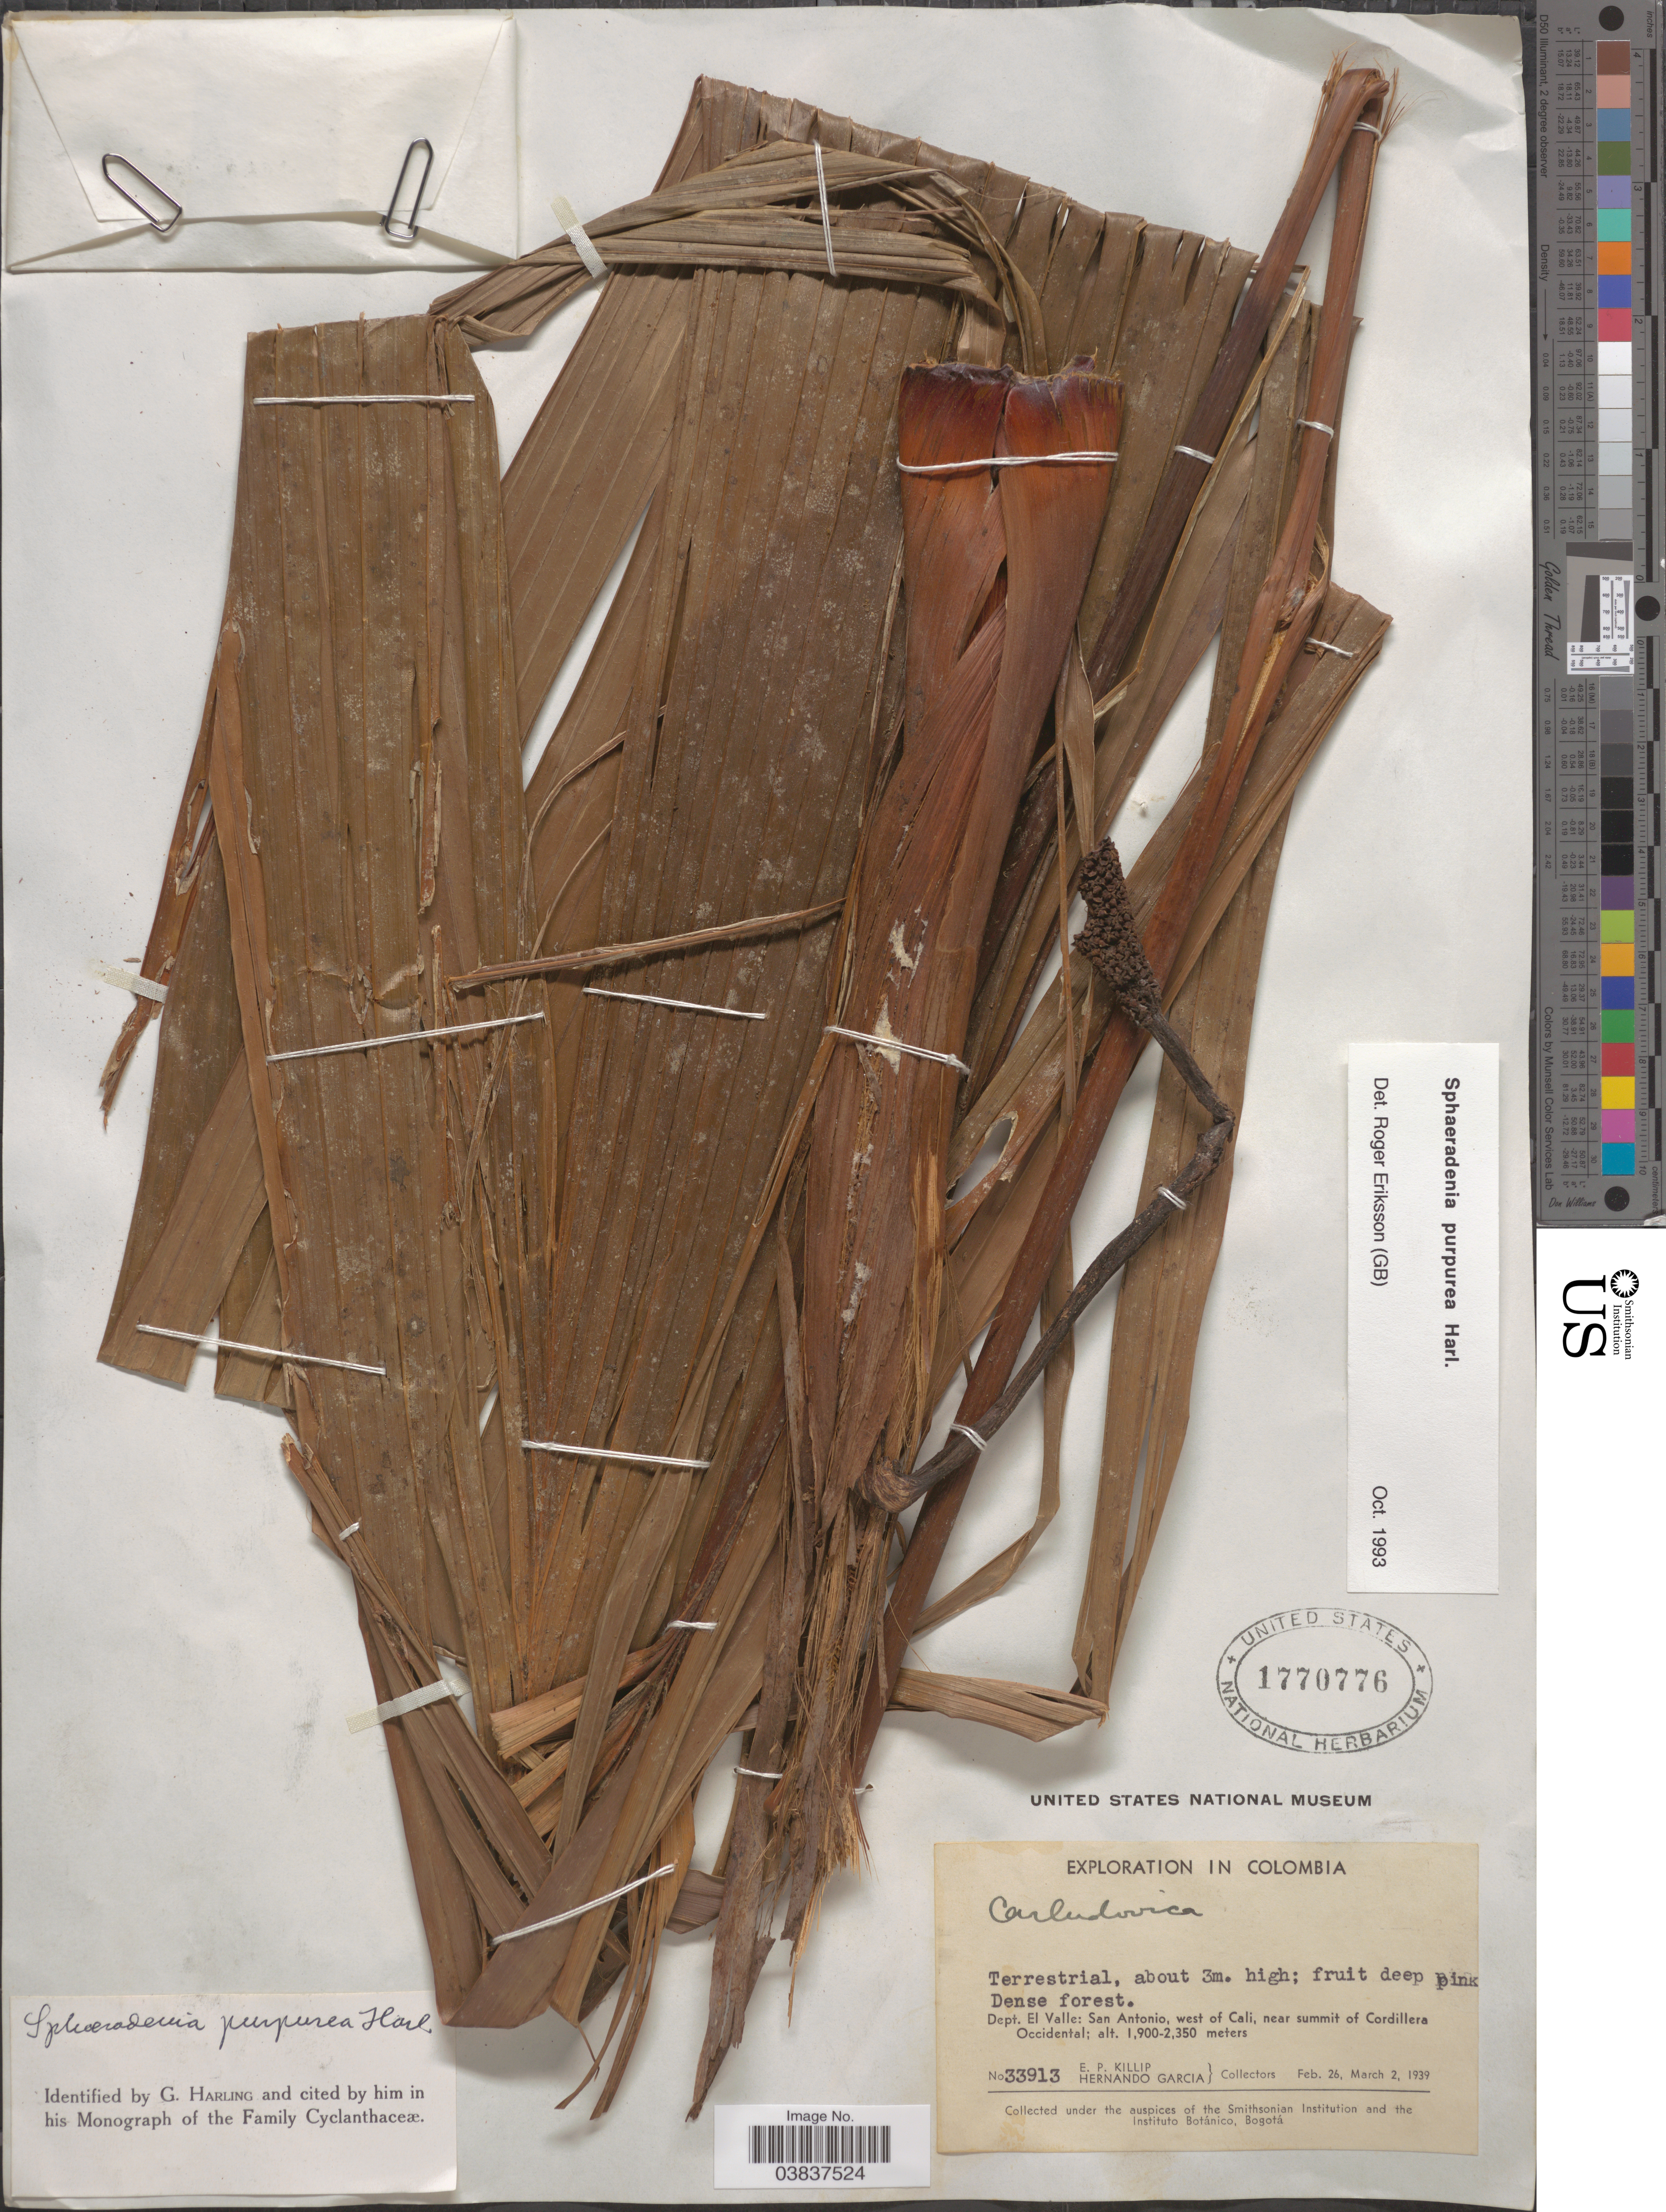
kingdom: Plantae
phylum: Tracheophyta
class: Liliopsida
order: Pandanales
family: Cyclanthaceae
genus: Sphaeradenia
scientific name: Sphaeradenia purpurea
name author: Haling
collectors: E. P. Killip & H. Garcia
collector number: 33913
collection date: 1939-02-26/1939-03-02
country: Colombia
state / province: Valle del Cauca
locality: Dept. El Valle; San Antonio, west of Cali, near summit of Cordillera Occidental.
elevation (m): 1900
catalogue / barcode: US 1770776